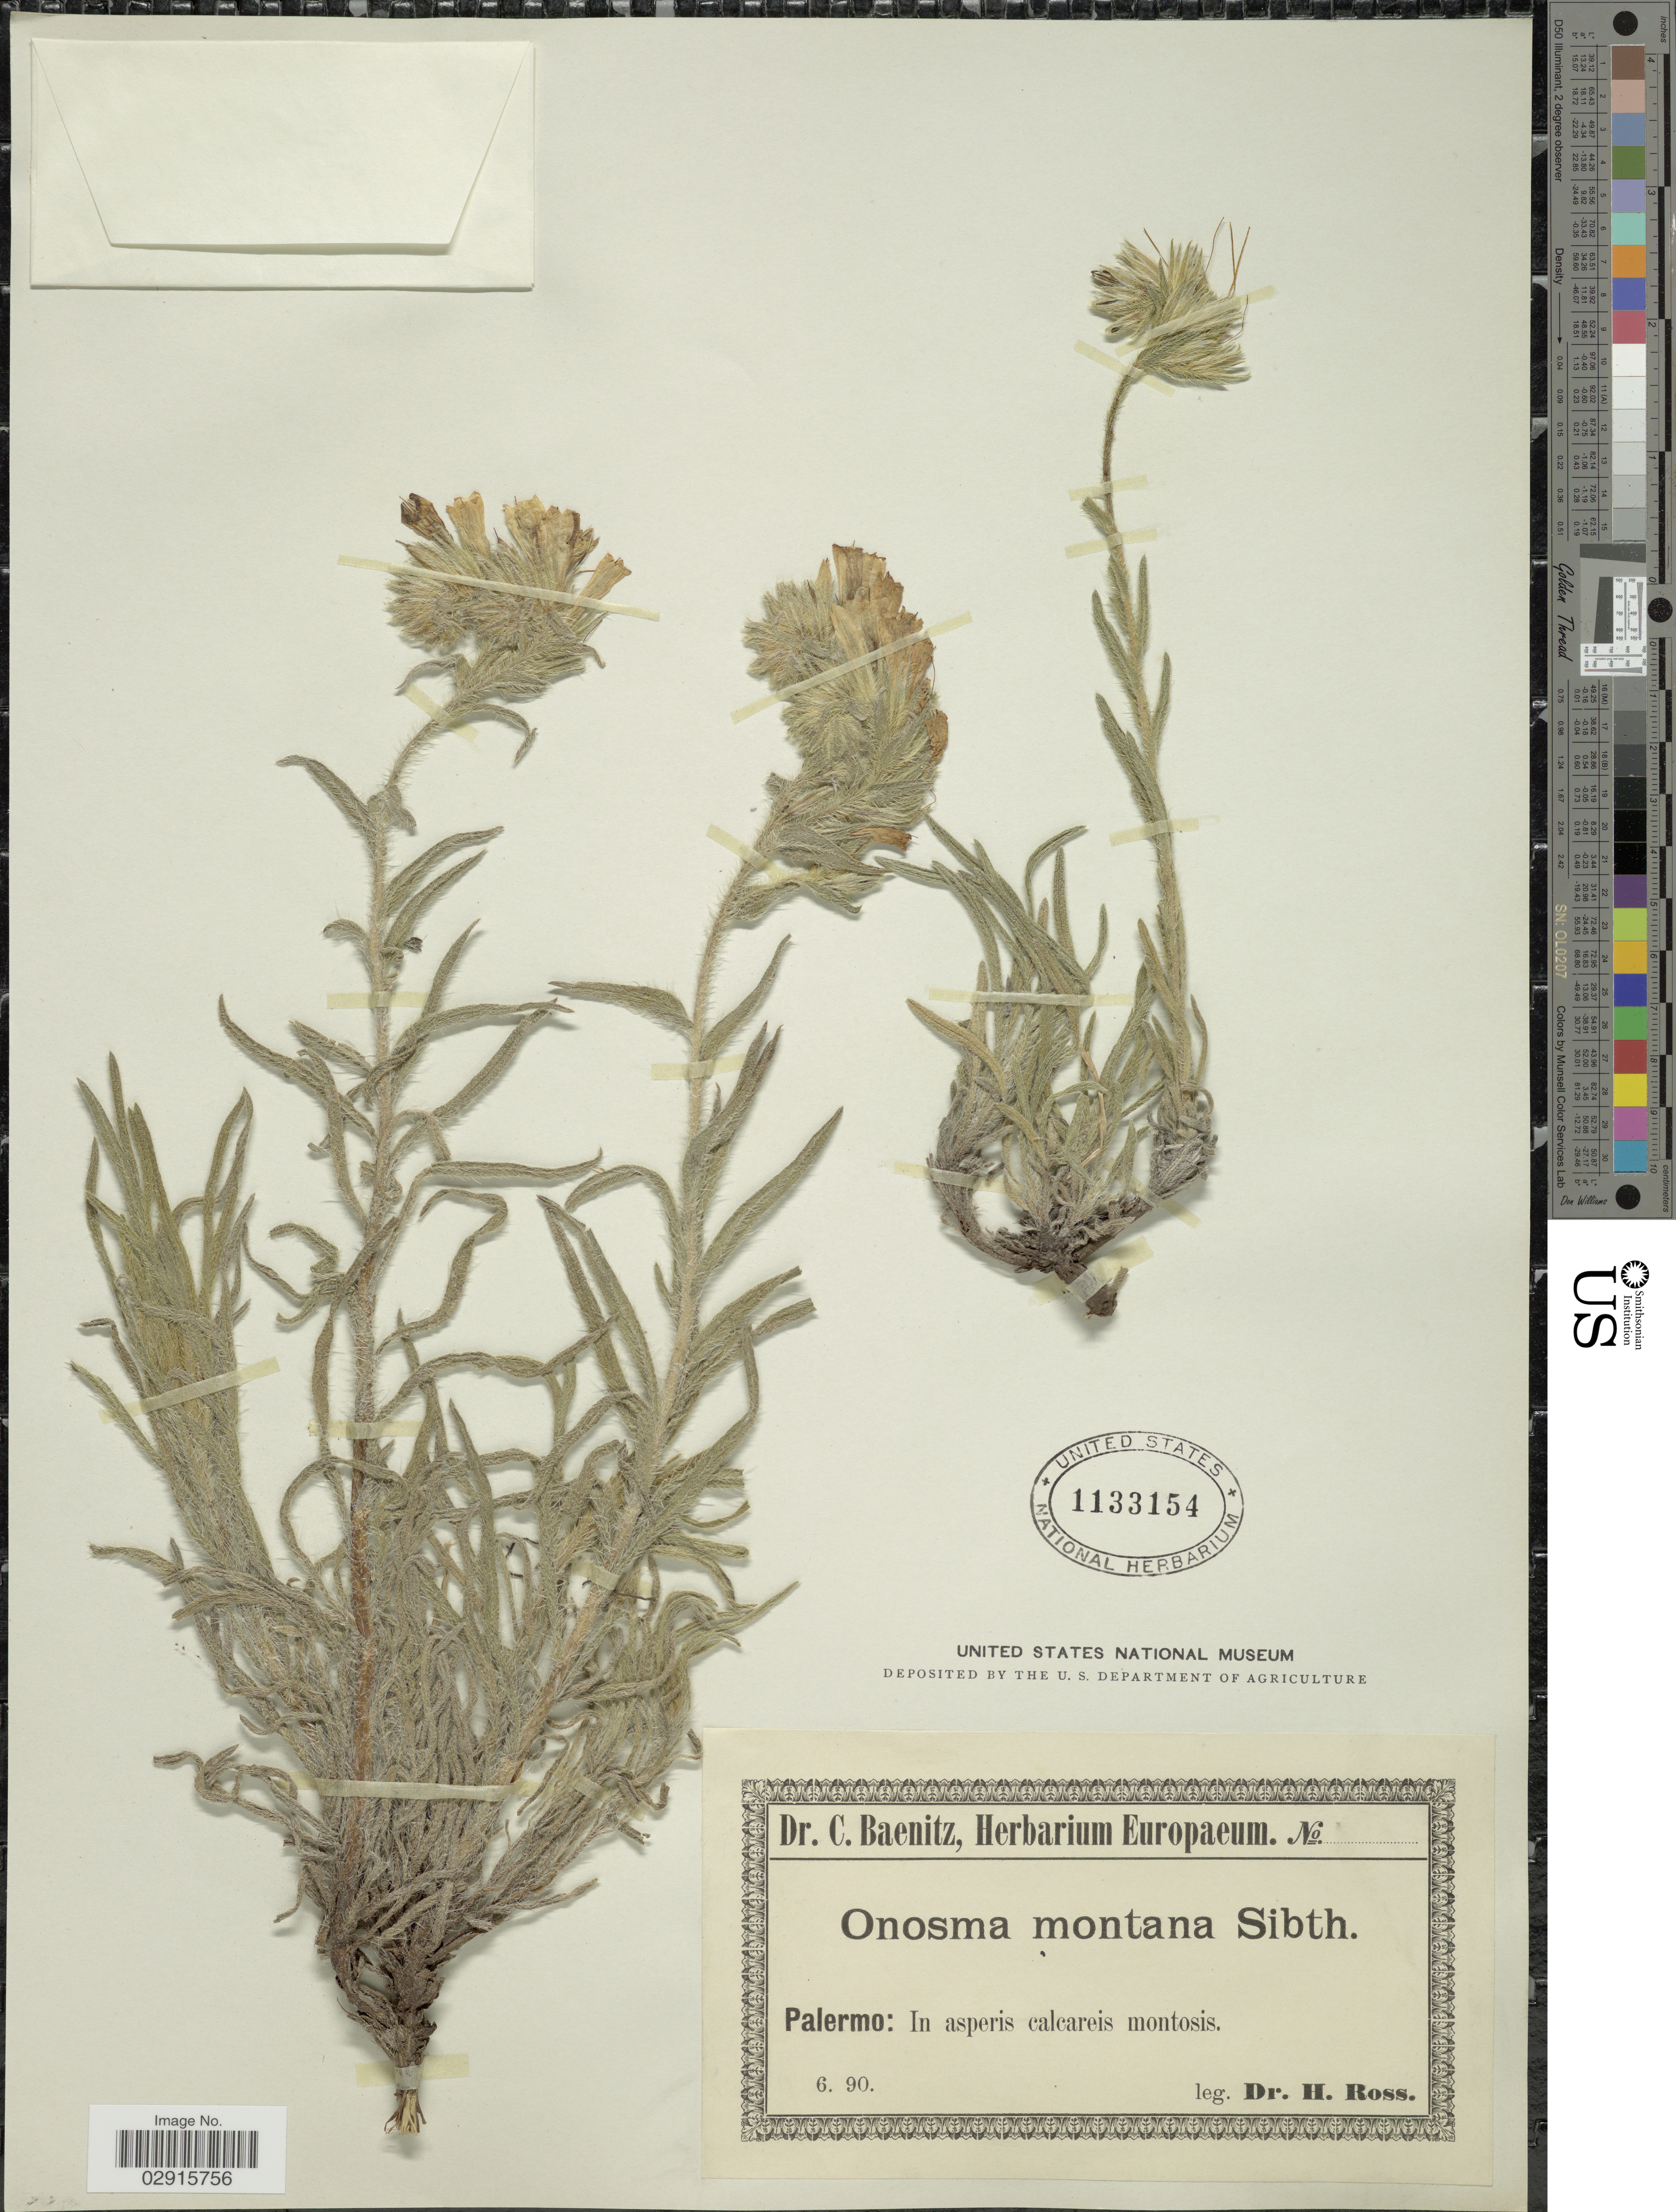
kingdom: Plantae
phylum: Tracheophyta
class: Magnoliopsida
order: Boraginales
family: Boraginaceae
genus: Onosma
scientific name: Onosma montana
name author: Sm.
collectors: H. Ross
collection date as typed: Transcribed d/m/y: /6/90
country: Italy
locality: Palermo: In asperis calcareis montosis.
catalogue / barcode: US 1133154